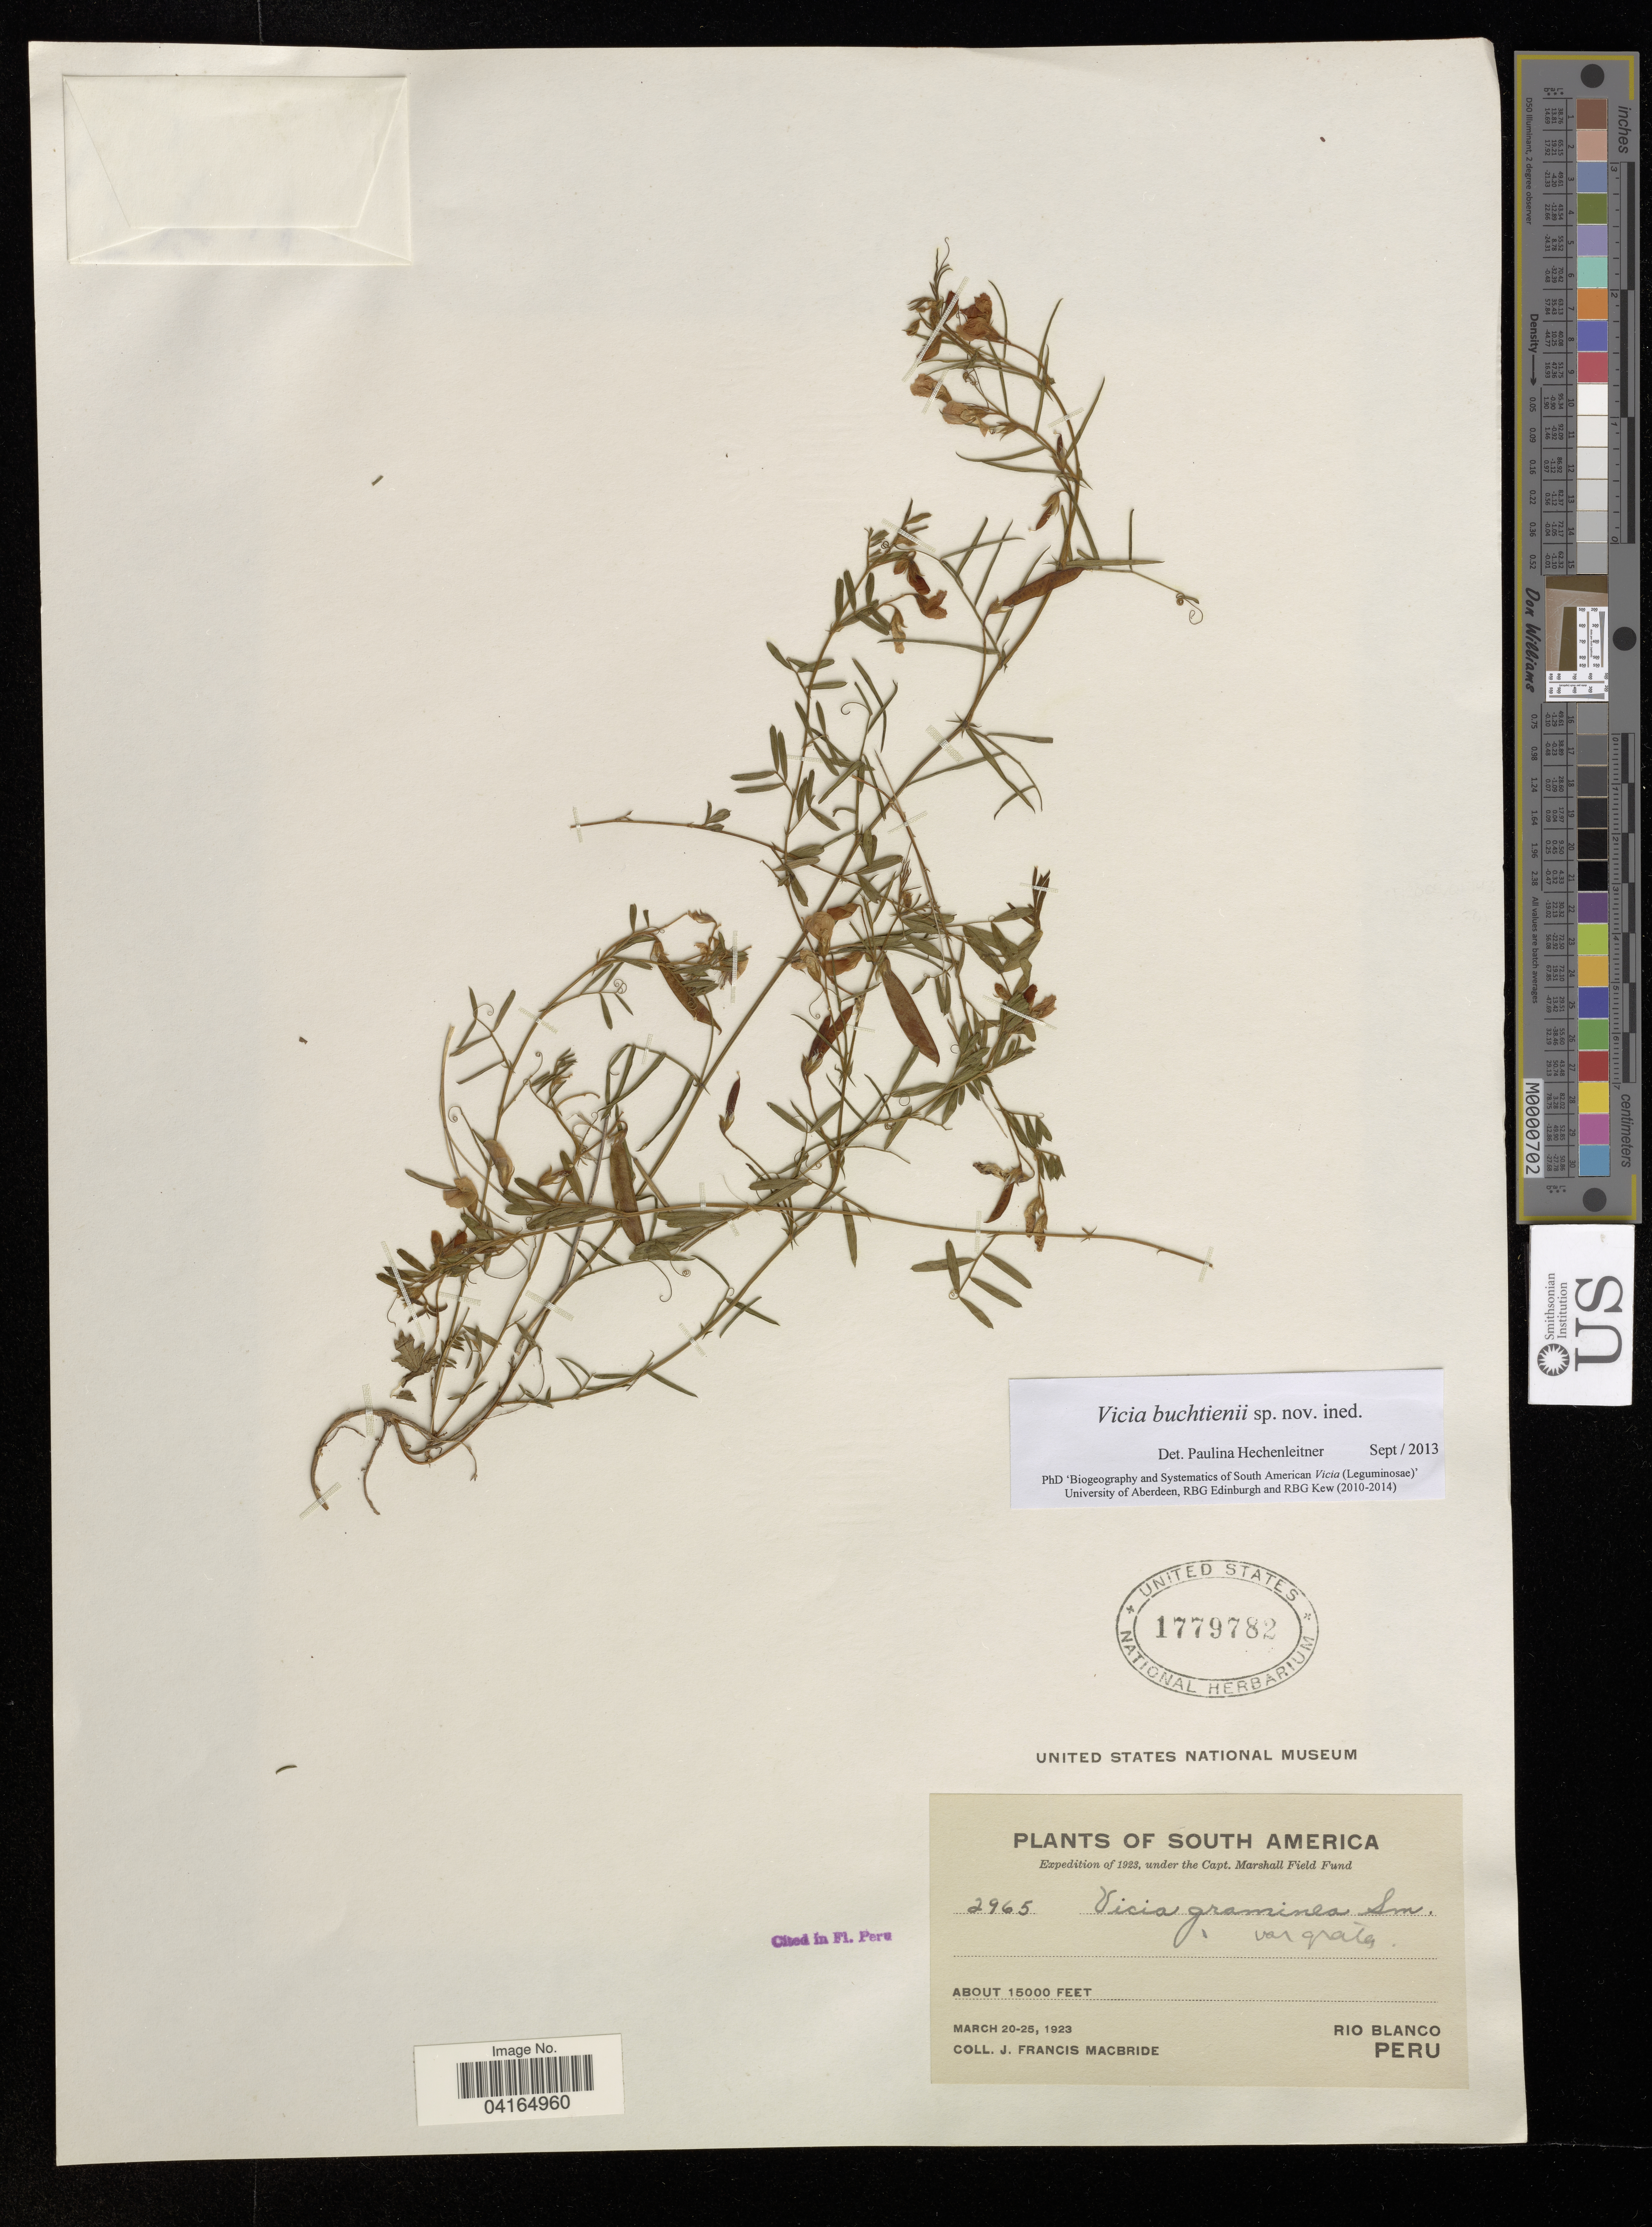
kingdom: Plantae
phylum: Tracheophyta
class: Magnoliopsida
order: Fabales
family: Fabaceae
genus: Vicia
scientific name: Vicia buchtienii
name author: Hechenleitner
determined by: Hechenleitner, Paulina, RBG Edinburgh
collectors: J. F. Macbride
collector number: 2965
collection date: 1923-03-20/1923-03-25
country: Peru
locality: Under the Capt. Marshall Field Fund. Rio Blanco.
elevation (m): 4572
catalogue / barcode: US 1779782